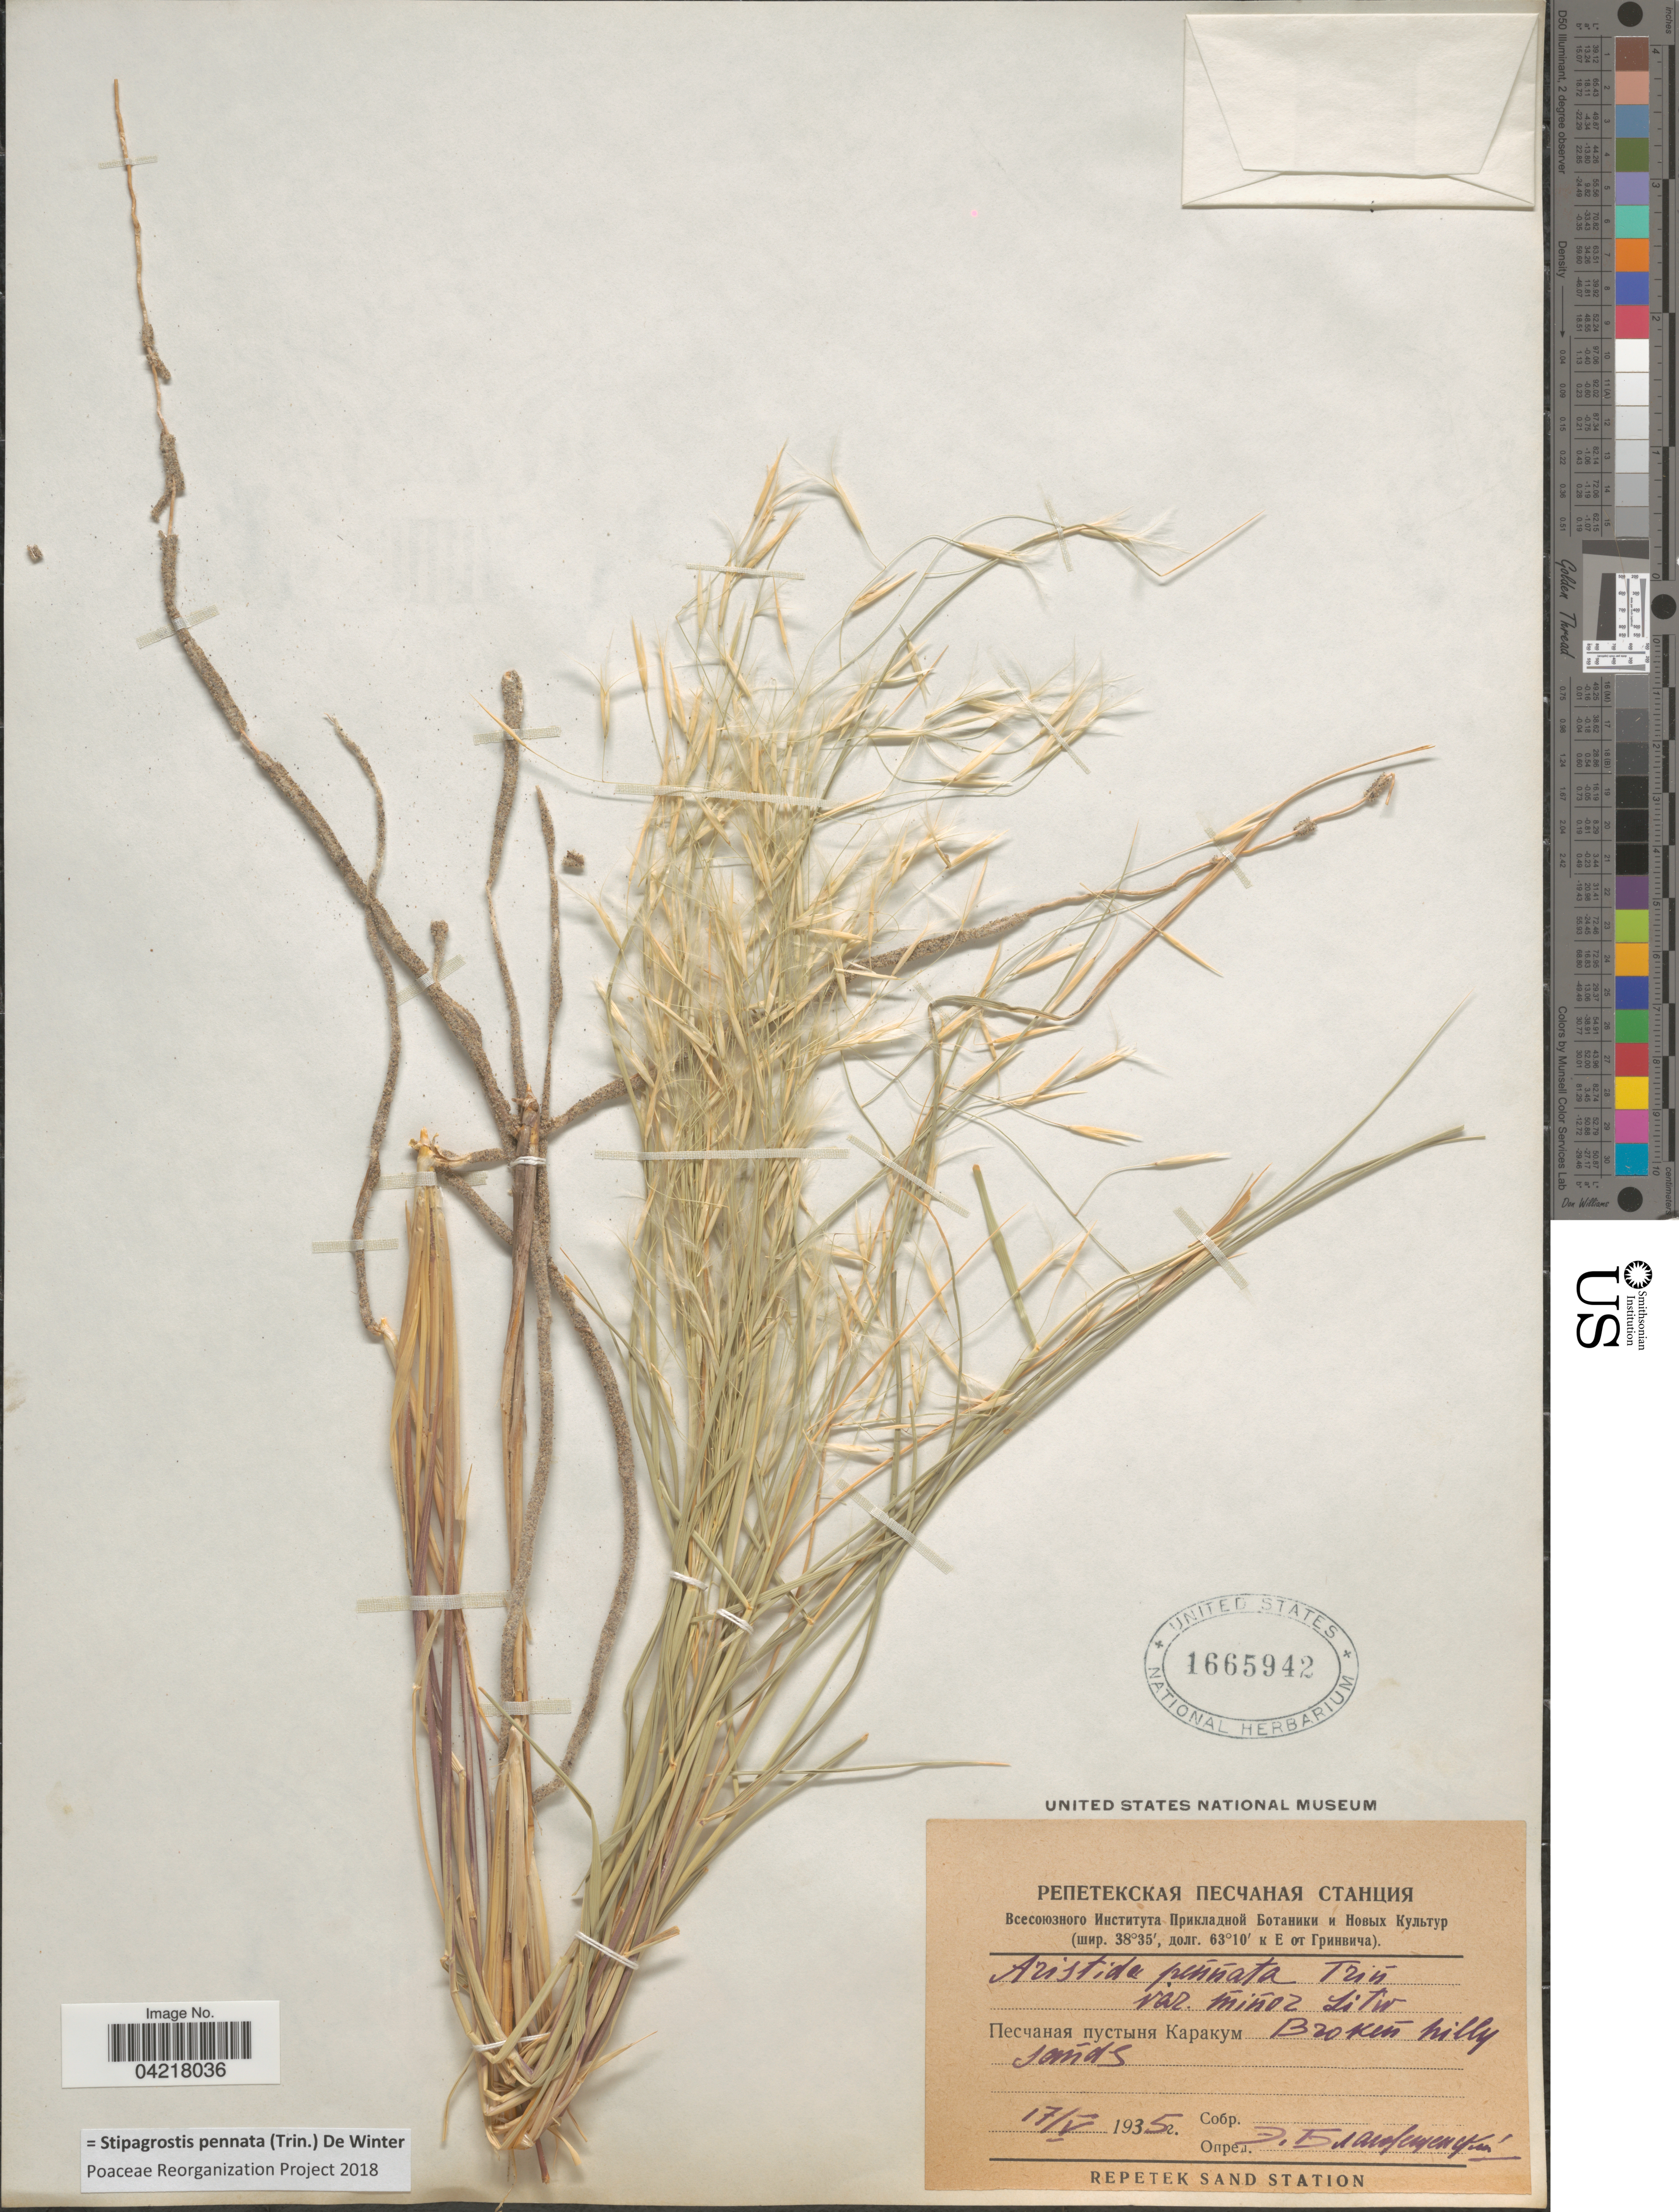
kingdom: Plantae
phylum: Tracheophyta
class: Liliopsida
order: Poales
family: Poaceae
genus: Stipagrostis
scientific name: Stipagrostis pennata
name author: (Trin.) De Winter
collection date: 1935-05-17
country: Turkmenistan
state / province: Lebap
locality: Brokeń hilly sańds. Karakum Desert.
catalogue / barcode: US 1665942